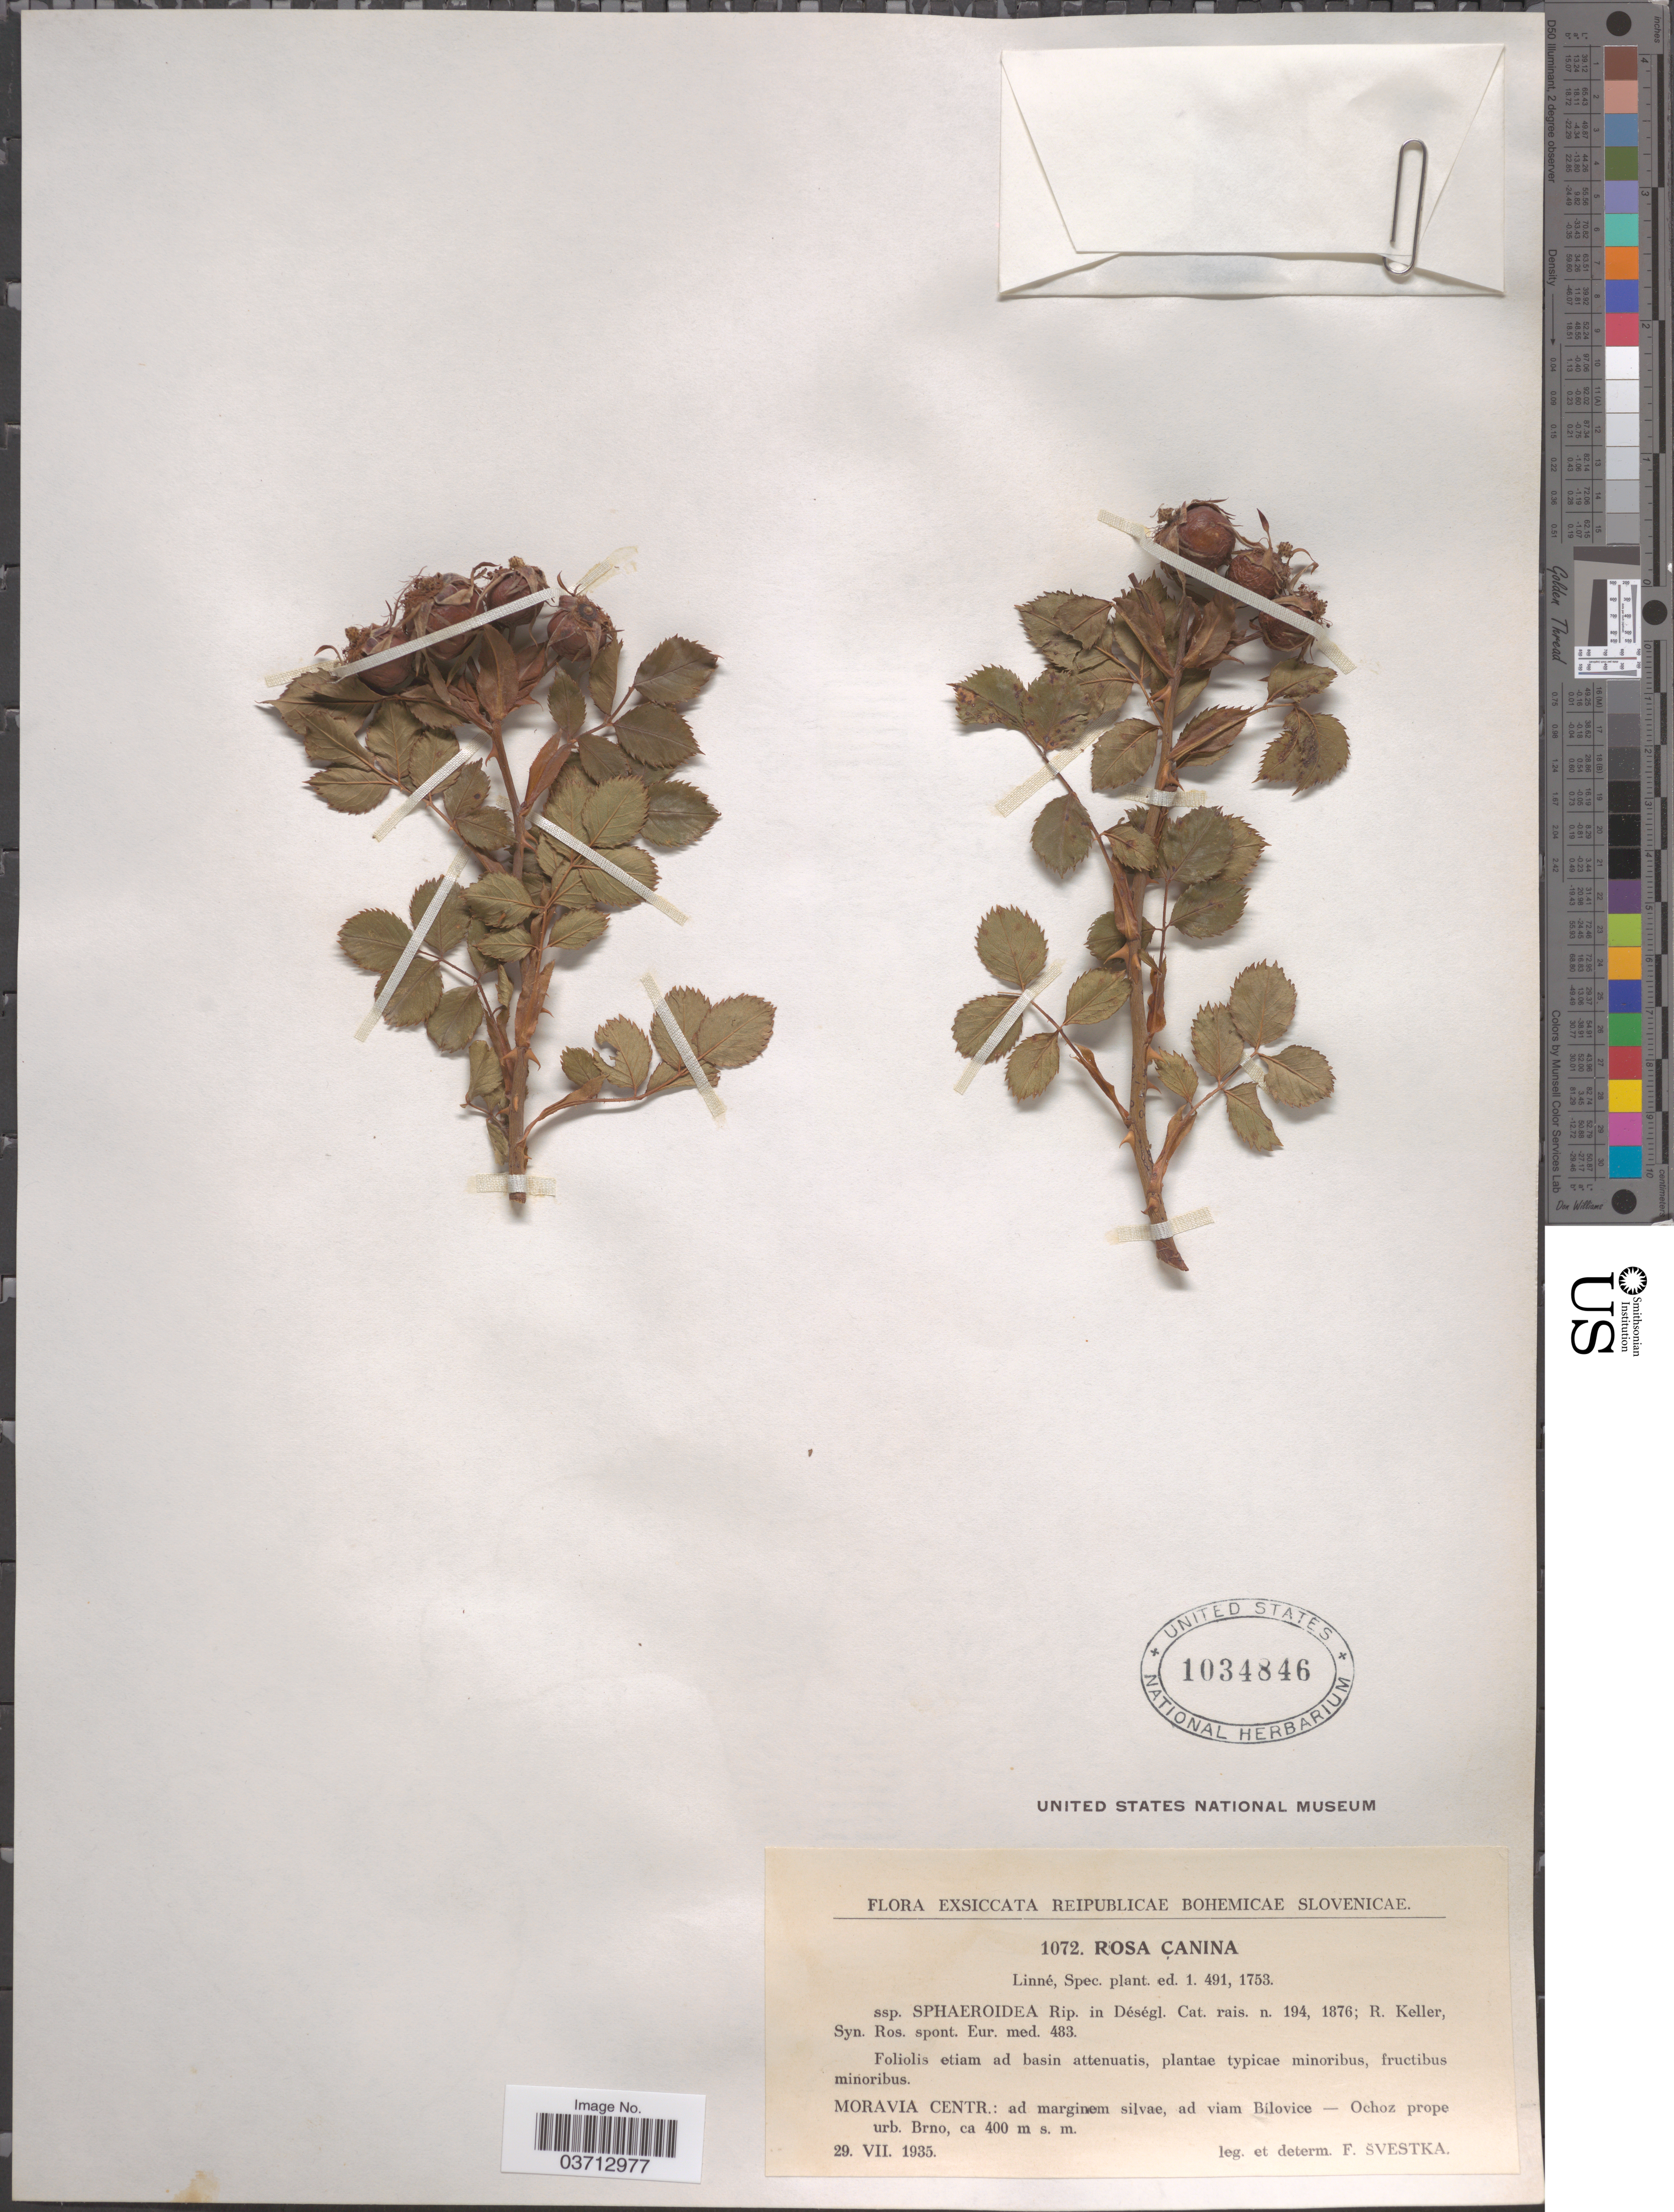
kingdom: Plantae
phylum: Tracheophyta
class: Magnoliopsida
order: Rosales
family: Rosaceae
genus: Rosa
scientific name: Rosa canina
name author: L.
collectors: F. Svestka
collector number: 1072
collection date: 1935-07-29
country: Czechia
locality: Reipublicae Bohemicae Slovenicae. Moravia Centr.: ad marginem silvae, ad viam Bílovice - Ochoz prope urb. Brno.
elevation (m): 400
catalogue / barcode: US 1034846